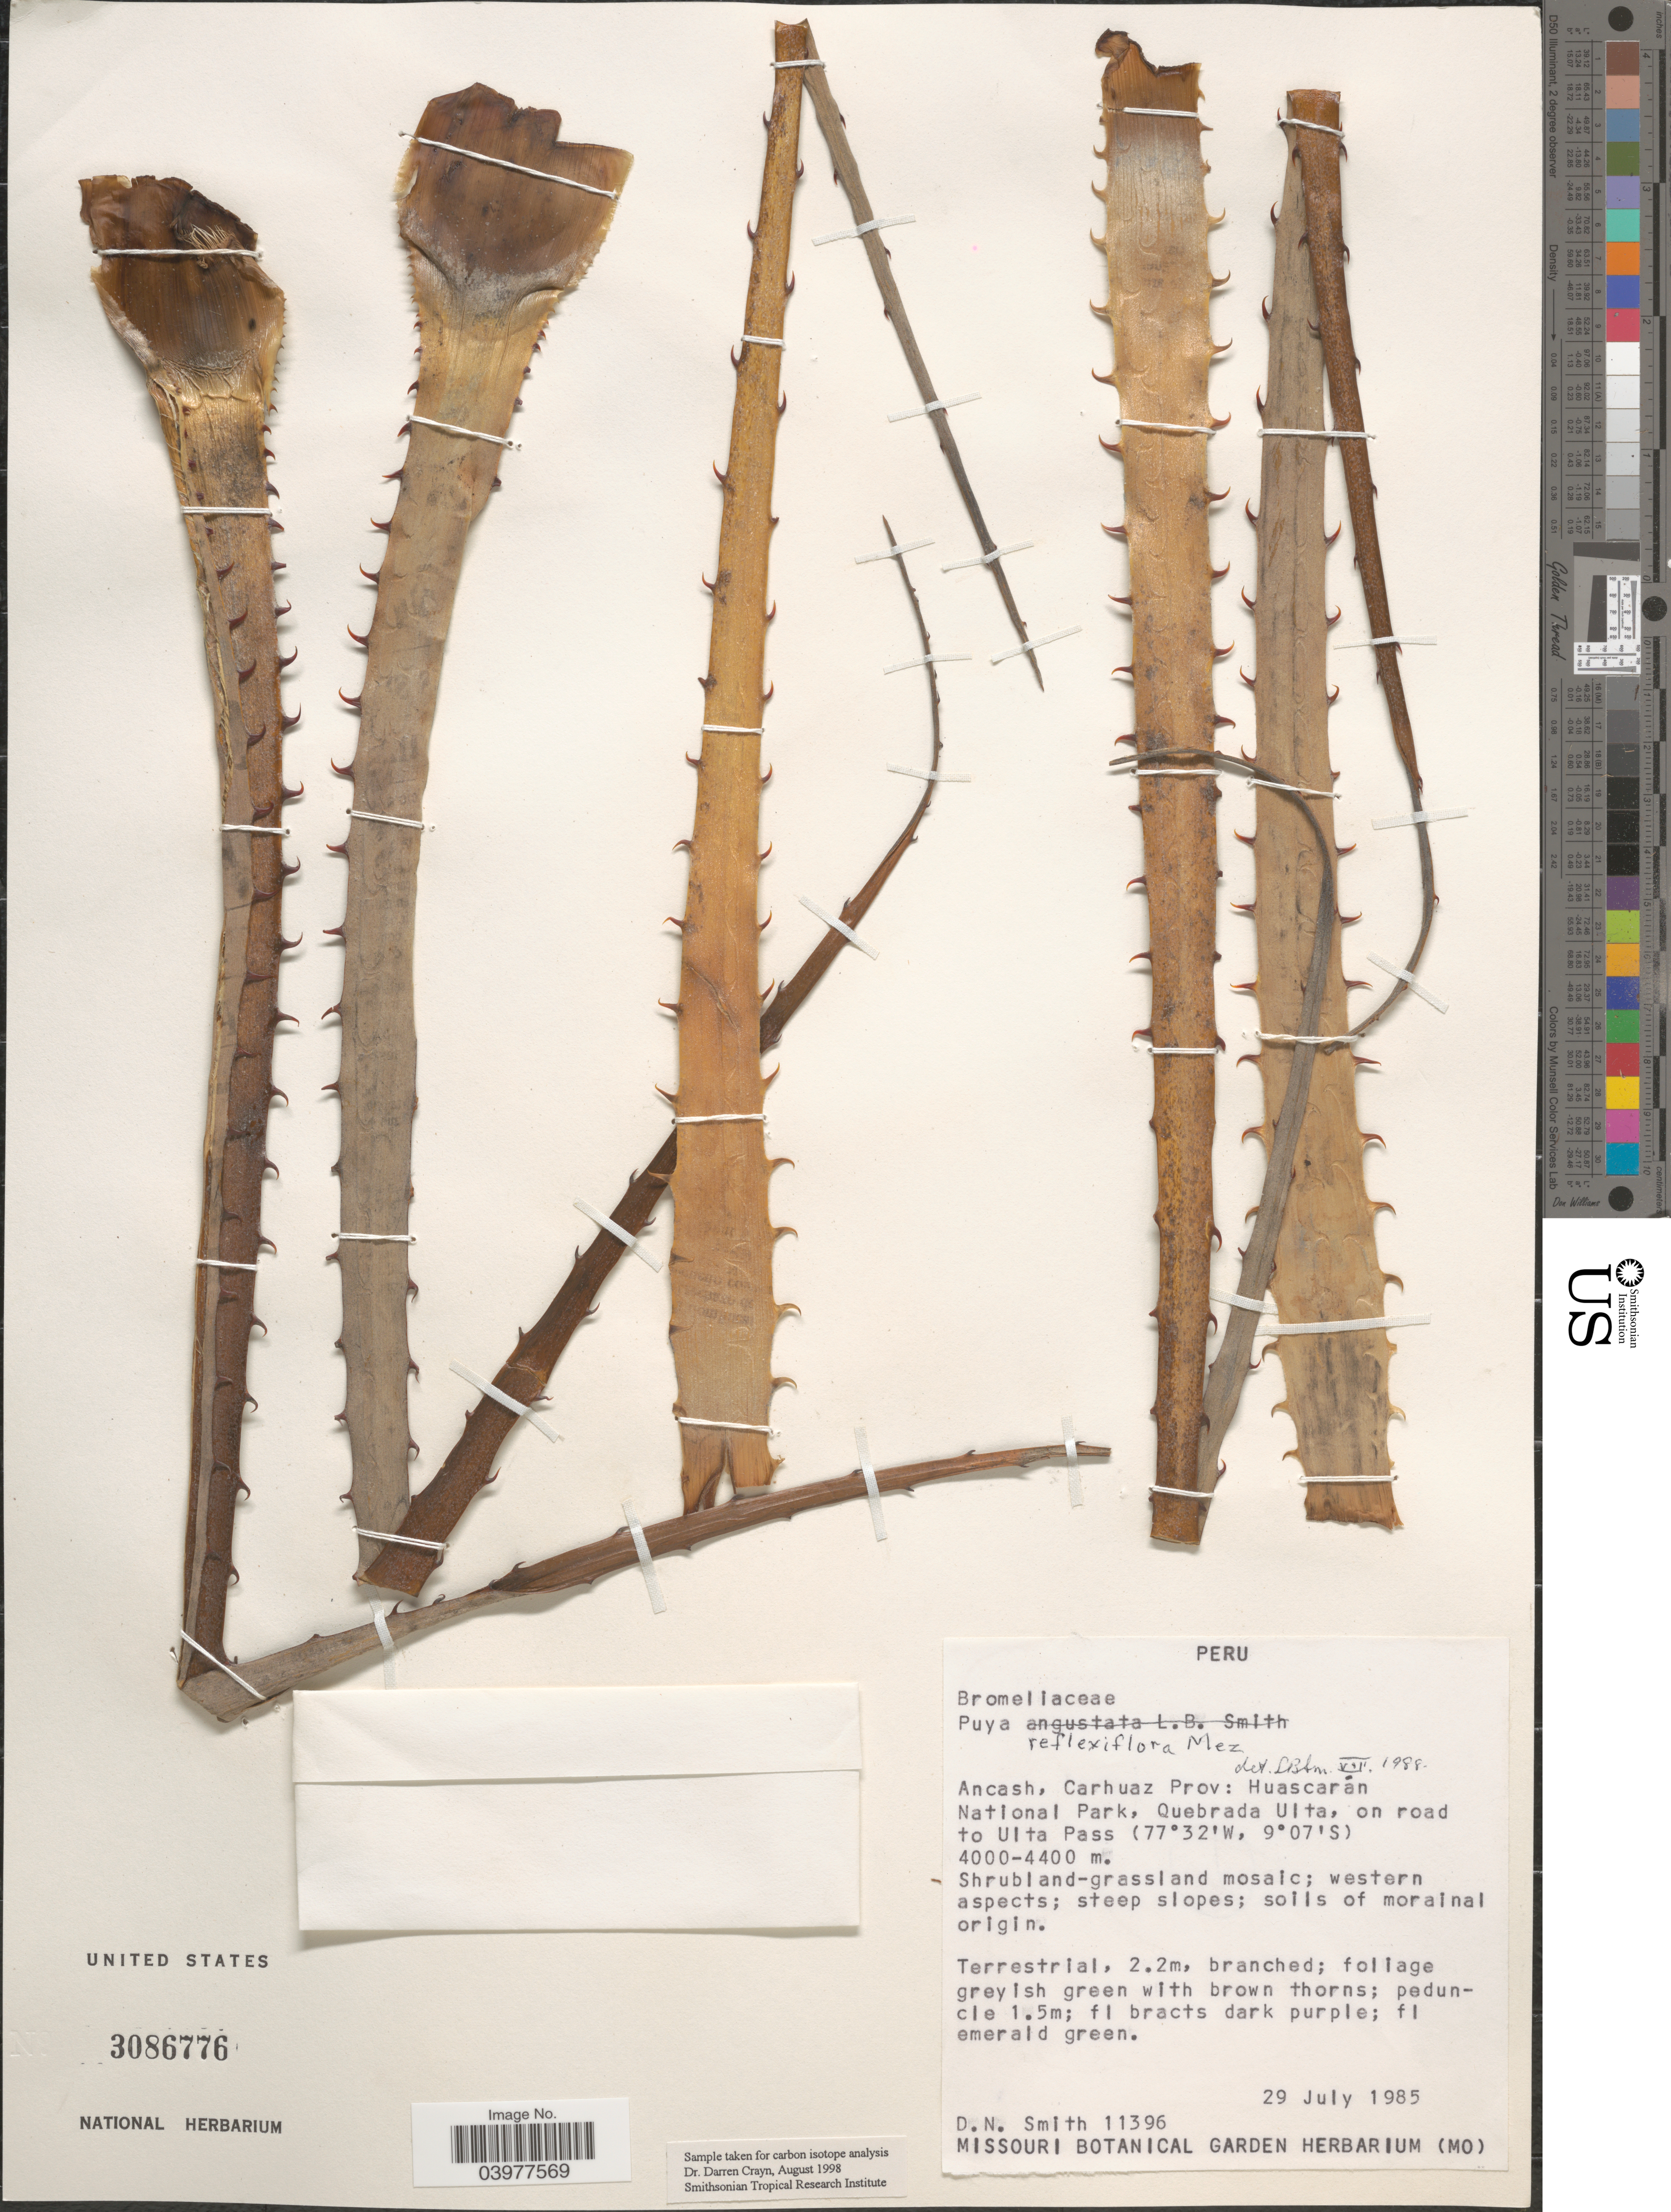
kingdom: Plantae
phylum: Tracheophyta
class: Liliopsida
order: Poales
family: Bromeliaceae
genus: Puya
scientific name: Puya reflexiflora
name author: Mez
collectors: D. Smith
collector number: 11396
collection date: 1985-07-29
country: Peru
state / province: Ancash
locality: Carhuaz Prov: Huascarán National Park, Quebrada Ulta, on road to Ulta Pass.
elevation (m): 4000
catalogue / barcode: US 3086776